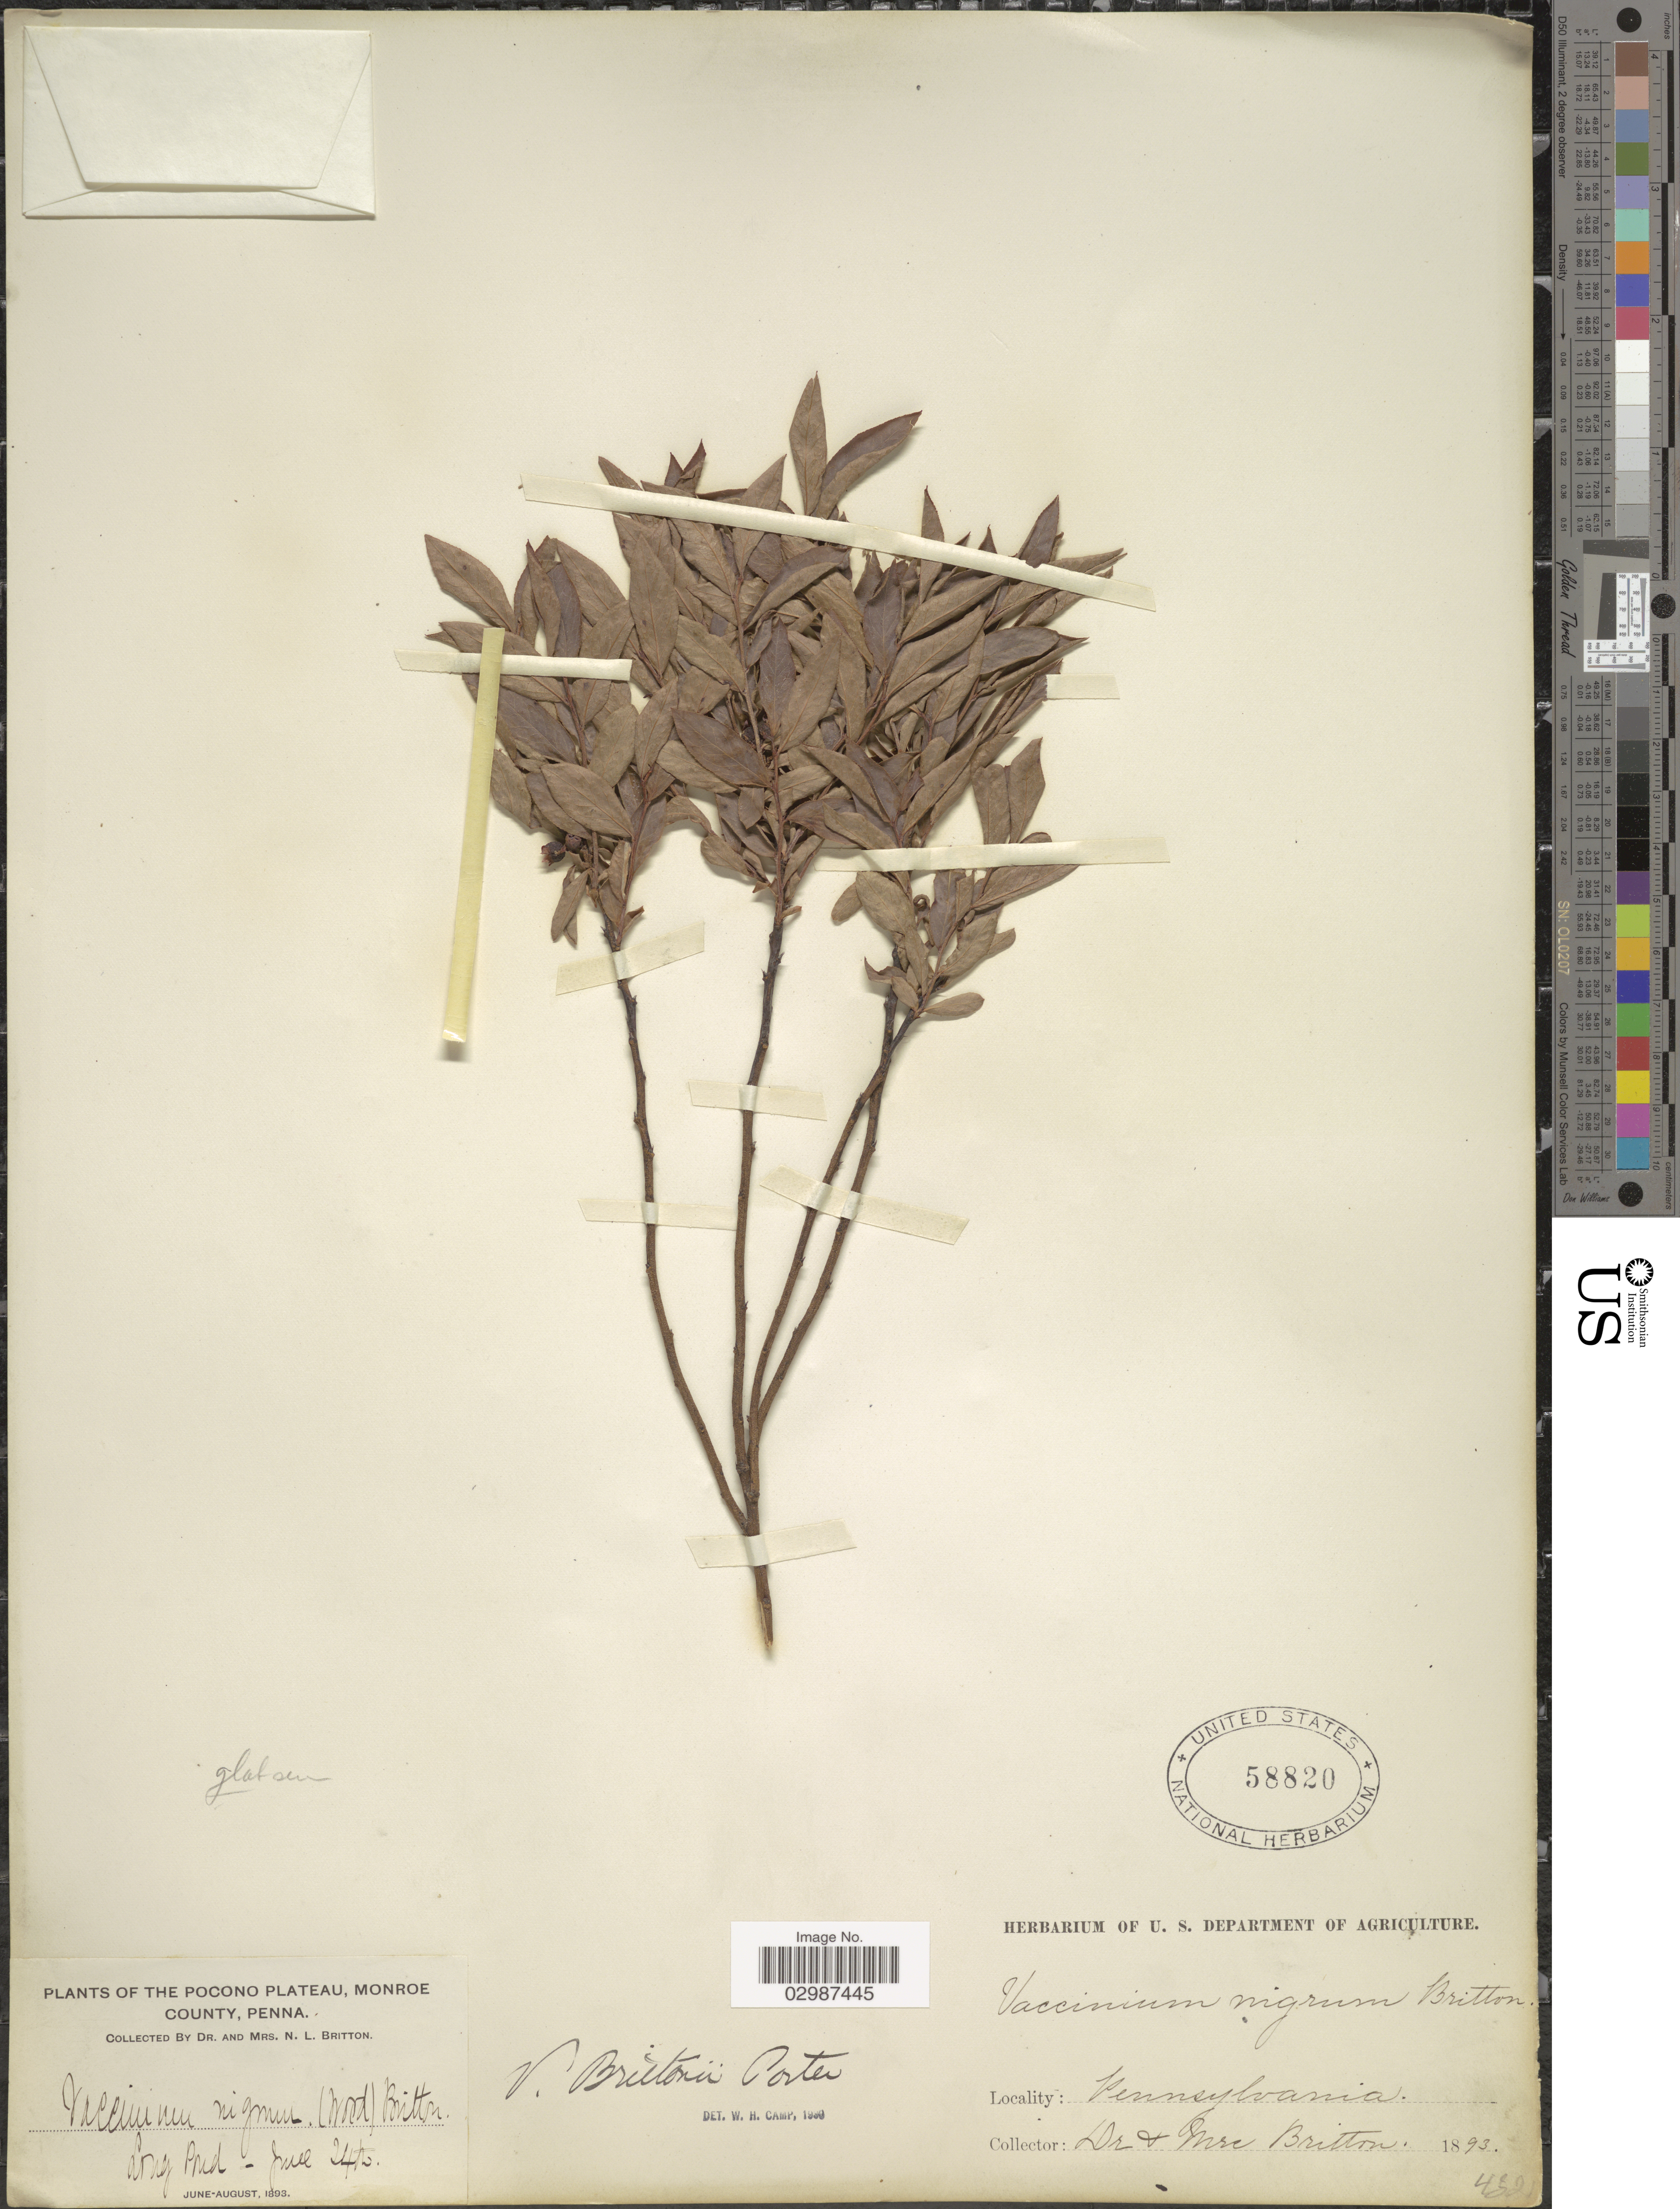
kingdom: Plantae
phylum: Tracheophyta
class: Magnoliopsida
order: Ericales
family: Ericaceae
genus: Vaccinium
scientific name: Vaccinium brittonii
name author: Porter ex E.P. Bicknell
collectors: N. Britton & E. G. Britton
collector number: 4321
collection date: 1893-07-24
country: United States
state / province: Pennsylvania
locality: The Pocono Plateau, Monroe County, Penna. Long Pond.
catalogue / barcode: US 58820